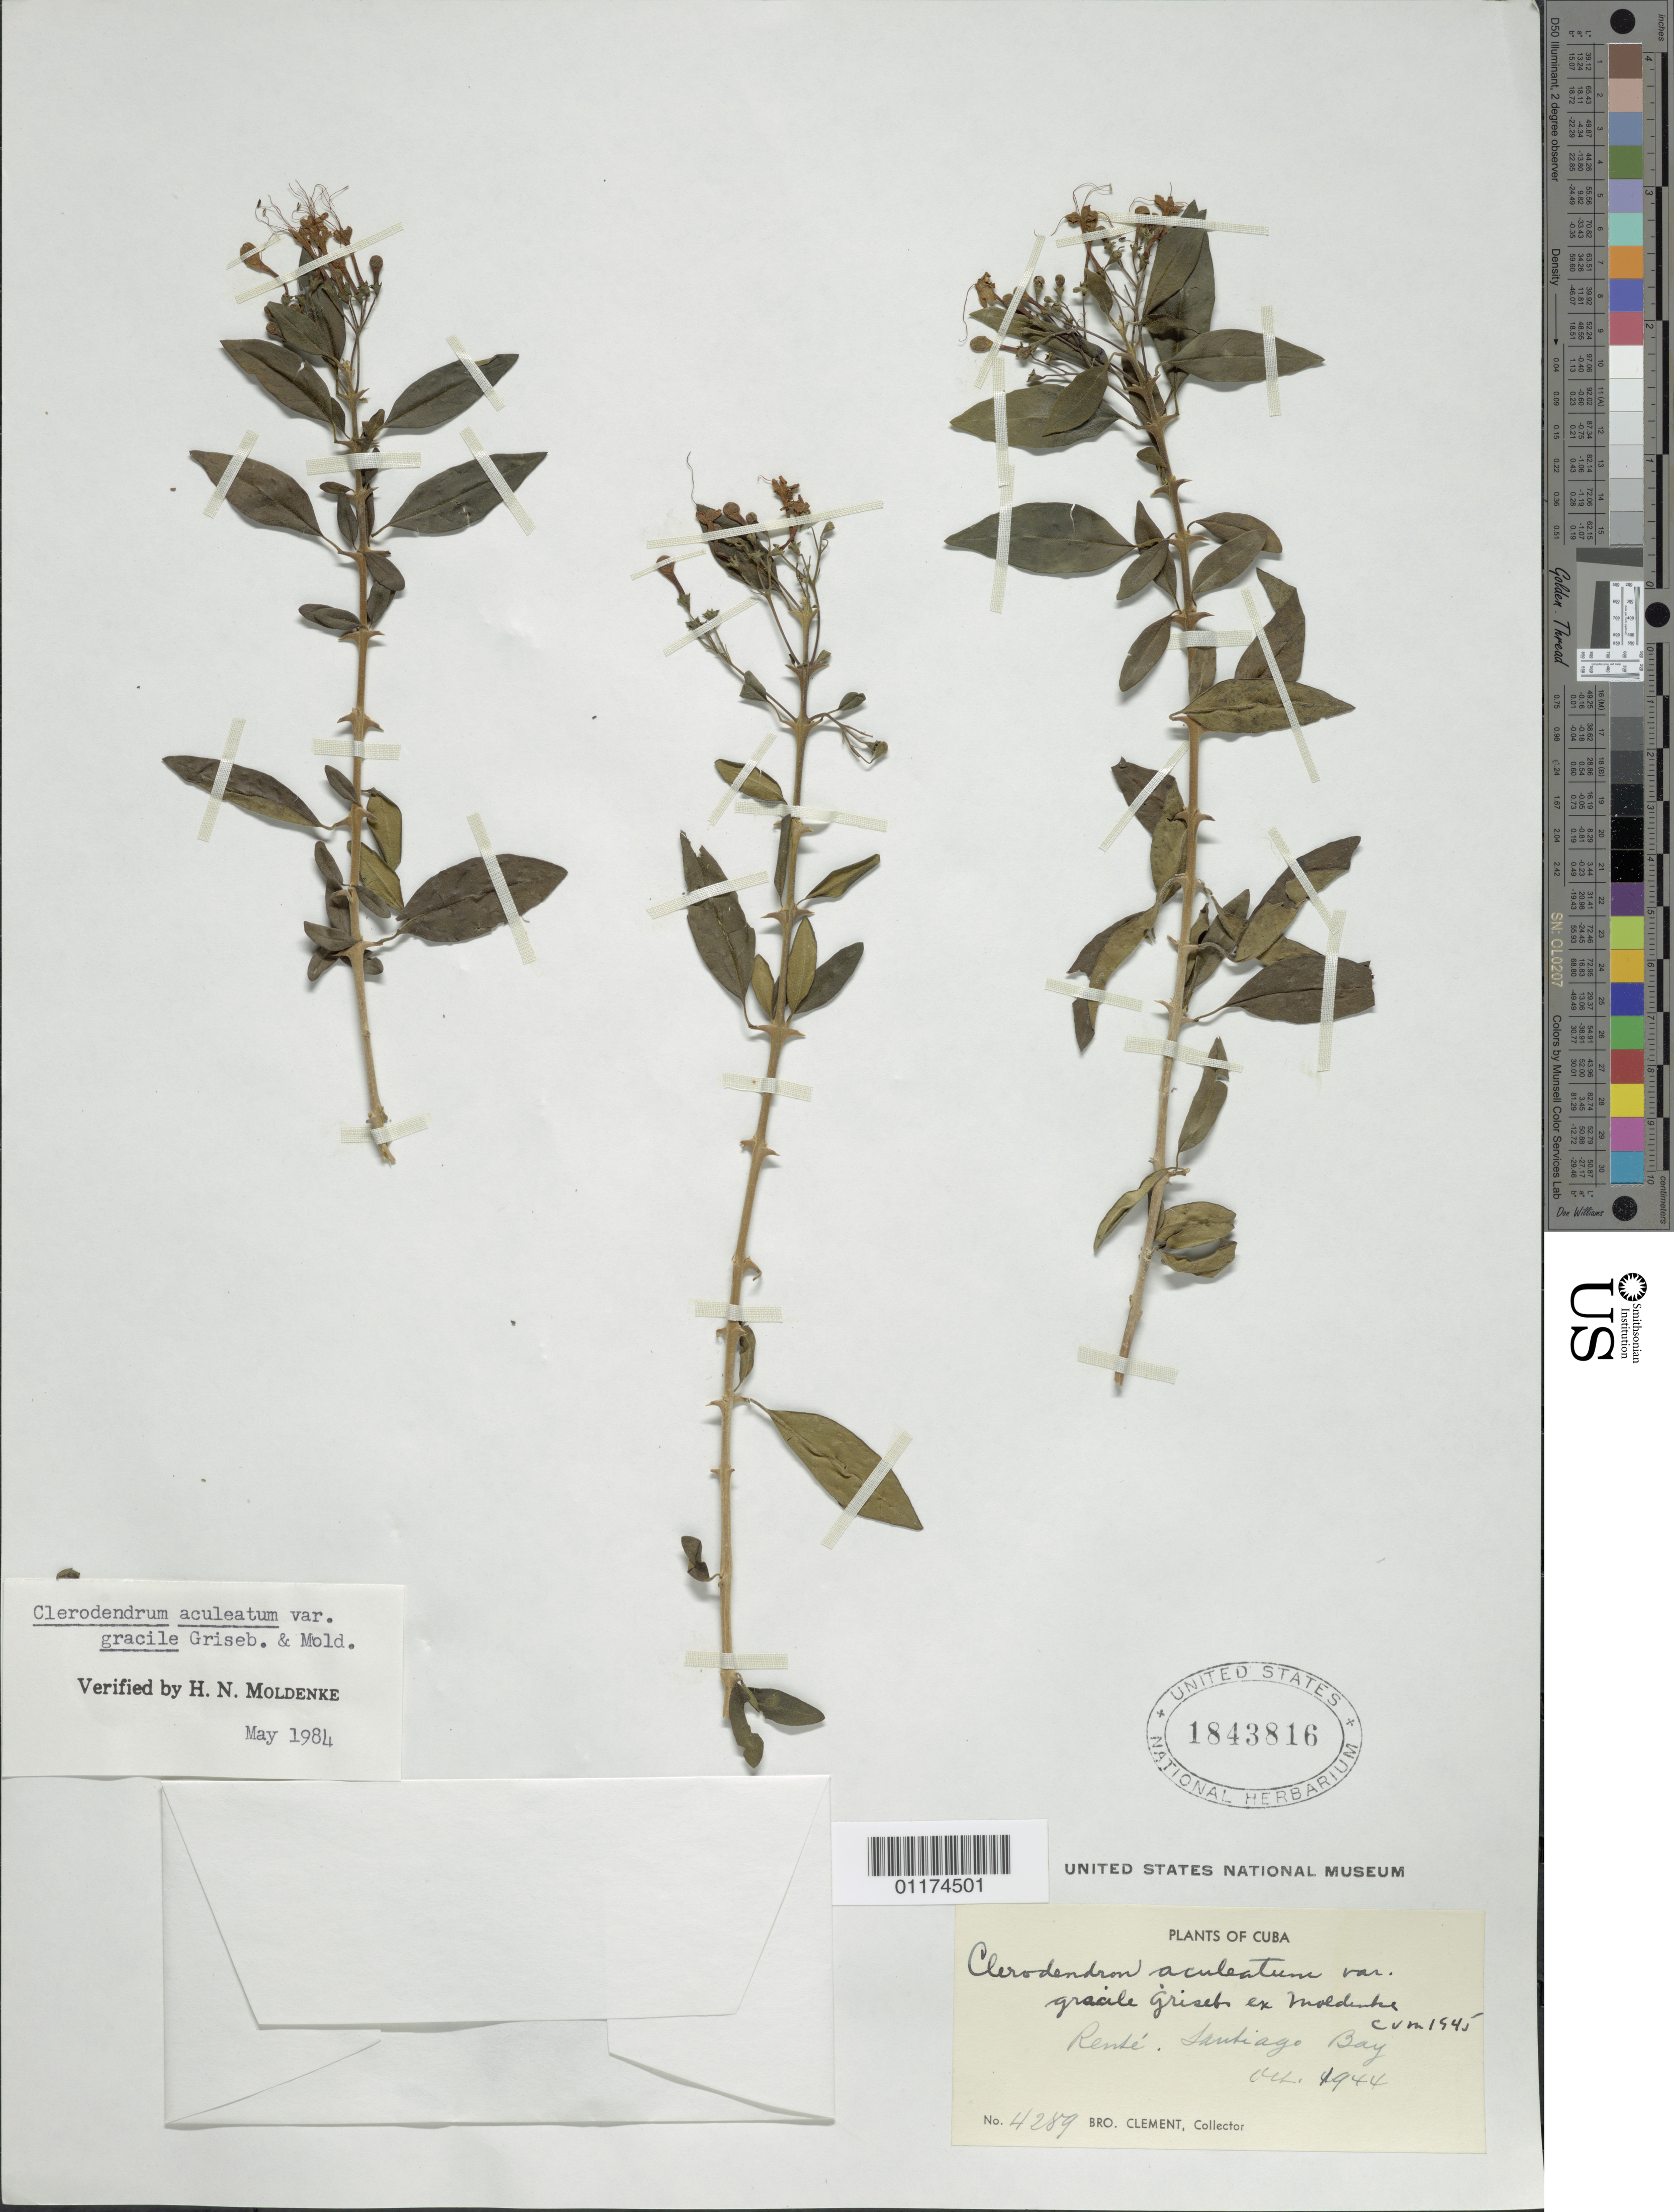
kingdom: Plantae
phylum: Tracheophyta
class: Magnoliopsida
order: Lamiales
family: Lamiaceae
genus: Clerodendrum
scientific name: Clerodendrum aculeatum var. gracile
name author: Griseb. ex Moldenke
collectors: Bro. Clemente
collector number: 4289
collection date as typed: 1944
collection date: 1944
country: Cuba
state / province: Santiago de Cuba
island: Cuba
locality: Rente Santiago Bay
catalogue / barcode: US 1843816